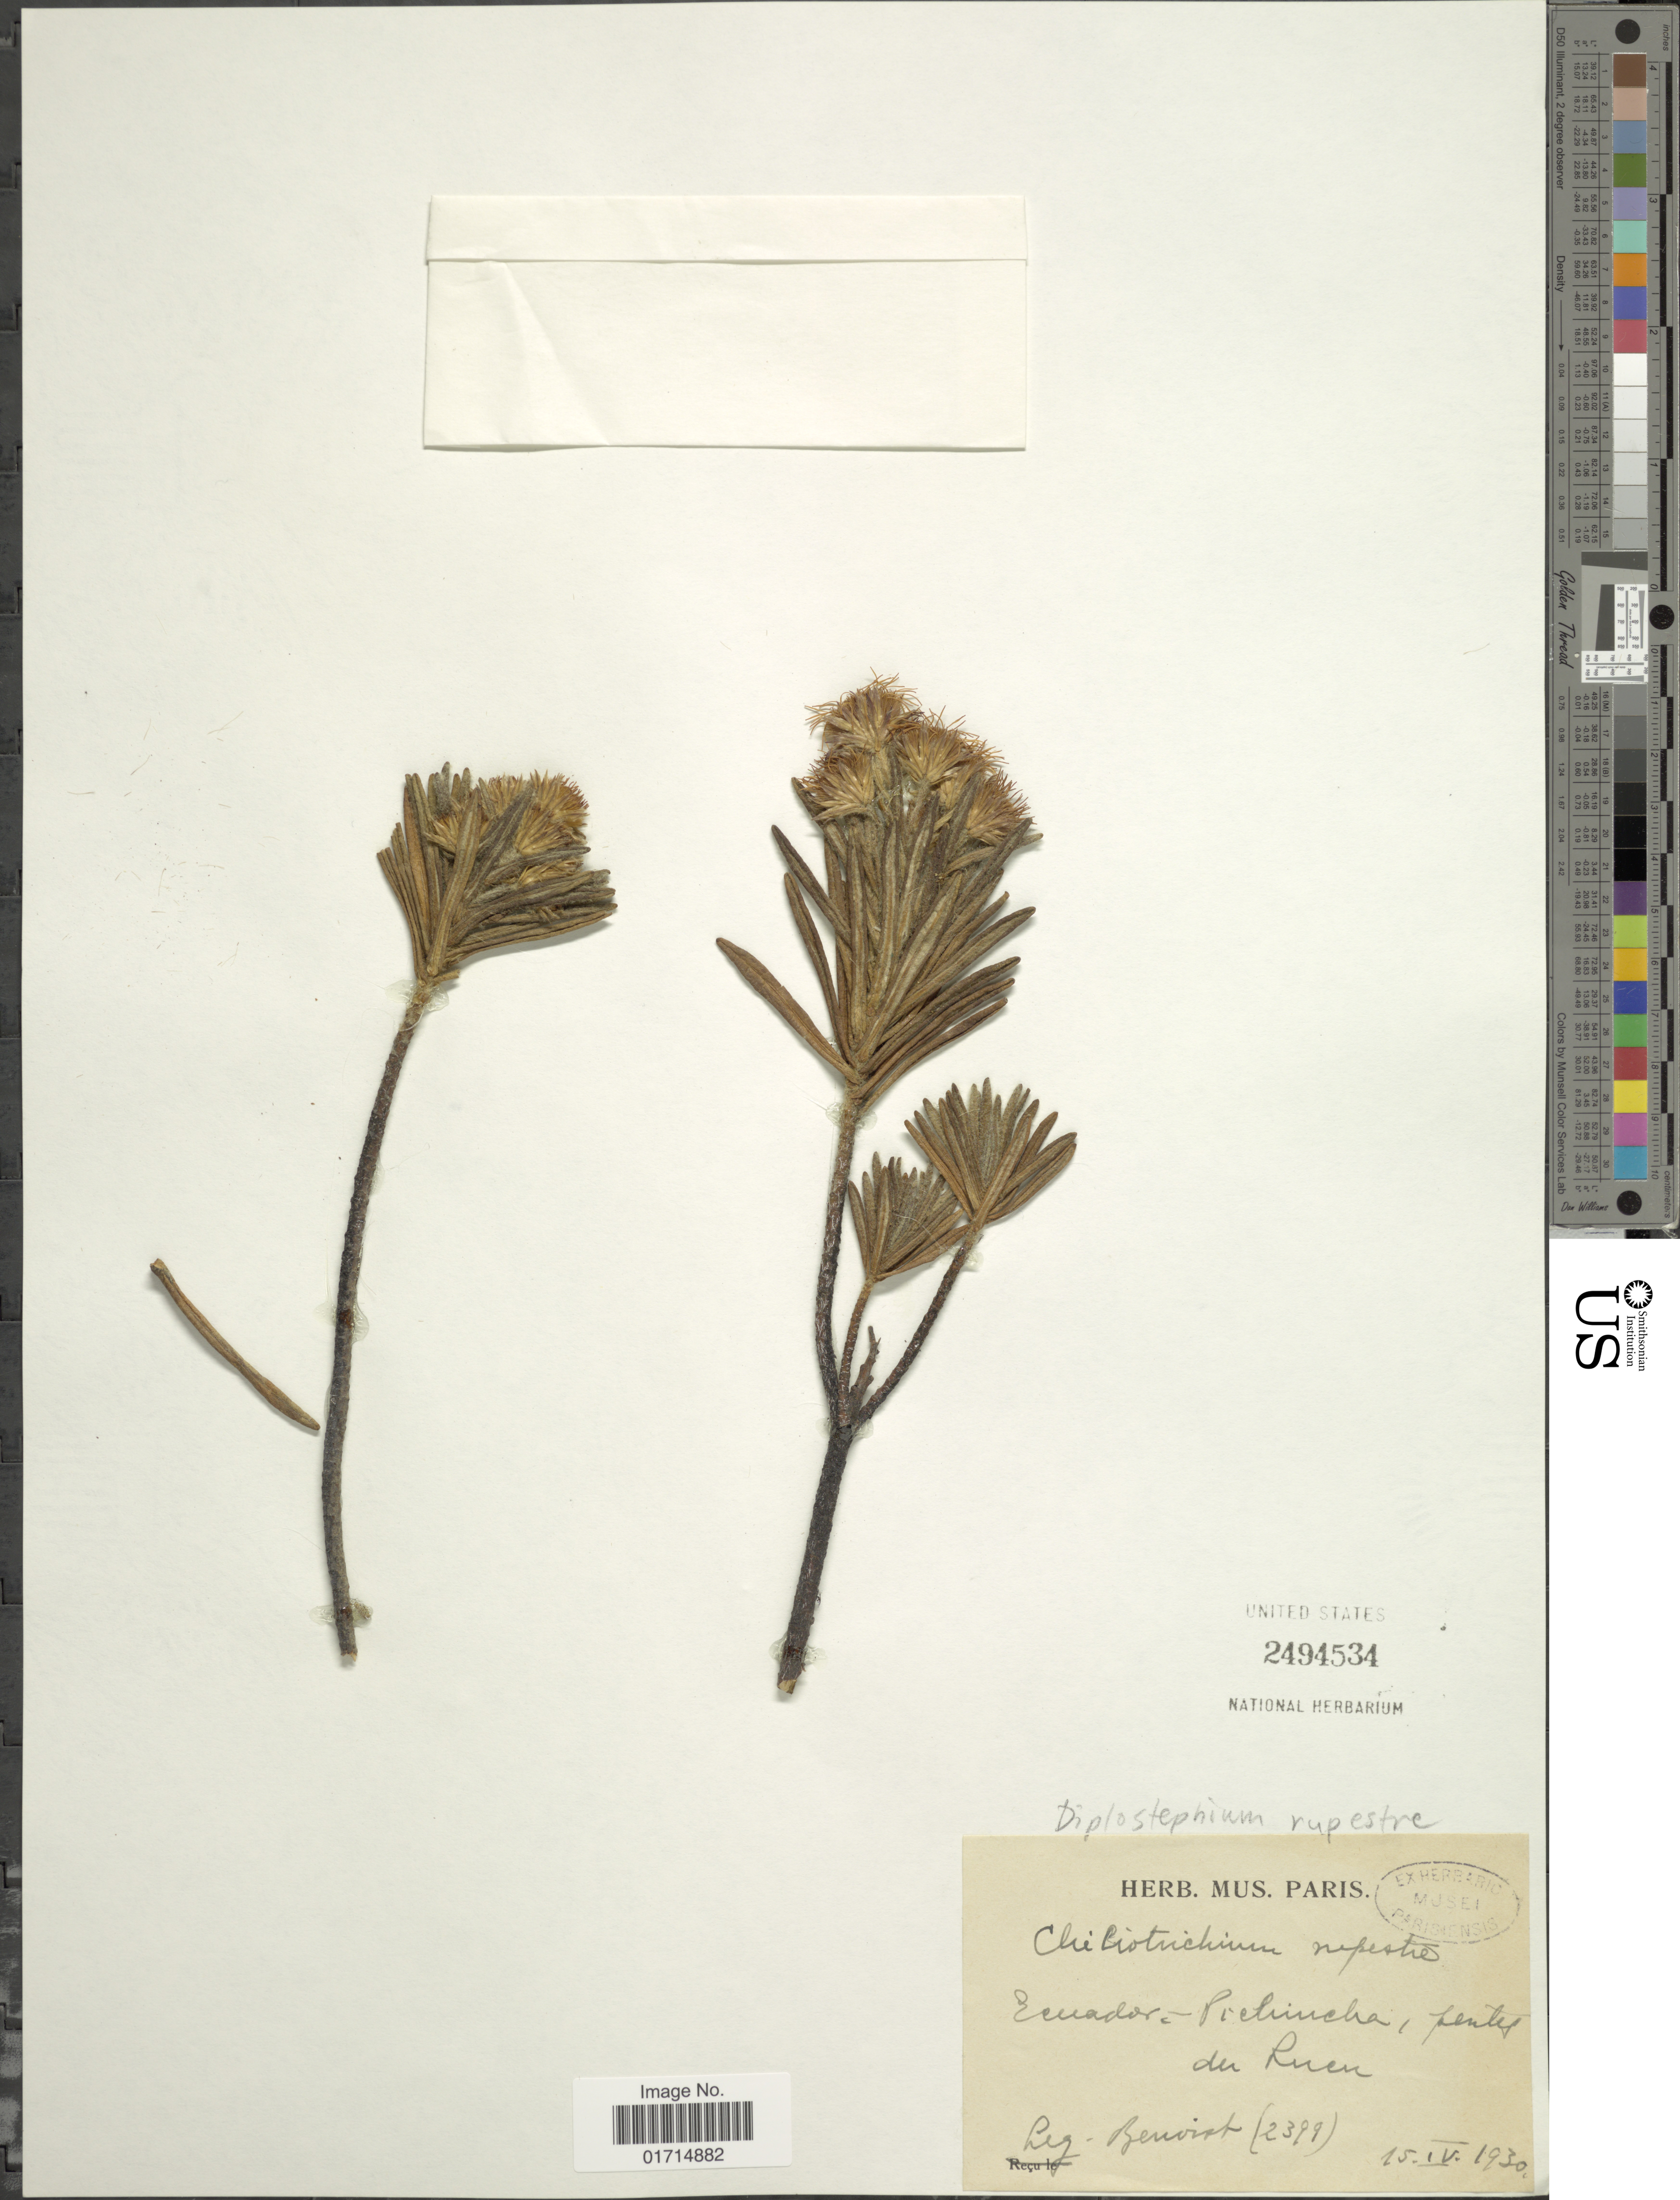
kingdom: Plantae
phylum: Tracheophyta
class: Magnoliopsida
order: Asterales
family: Asteraceae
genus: Diplostephium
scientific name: Diplostephium rupestre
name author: (Kunth) Wedd.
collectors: R. Benoist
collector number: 2399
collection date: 1930-04-15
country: Ecuador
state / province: Pichincha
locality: Ecuador. Pichincha, pentes der Luen [interpreted]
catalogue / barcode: US 2494534